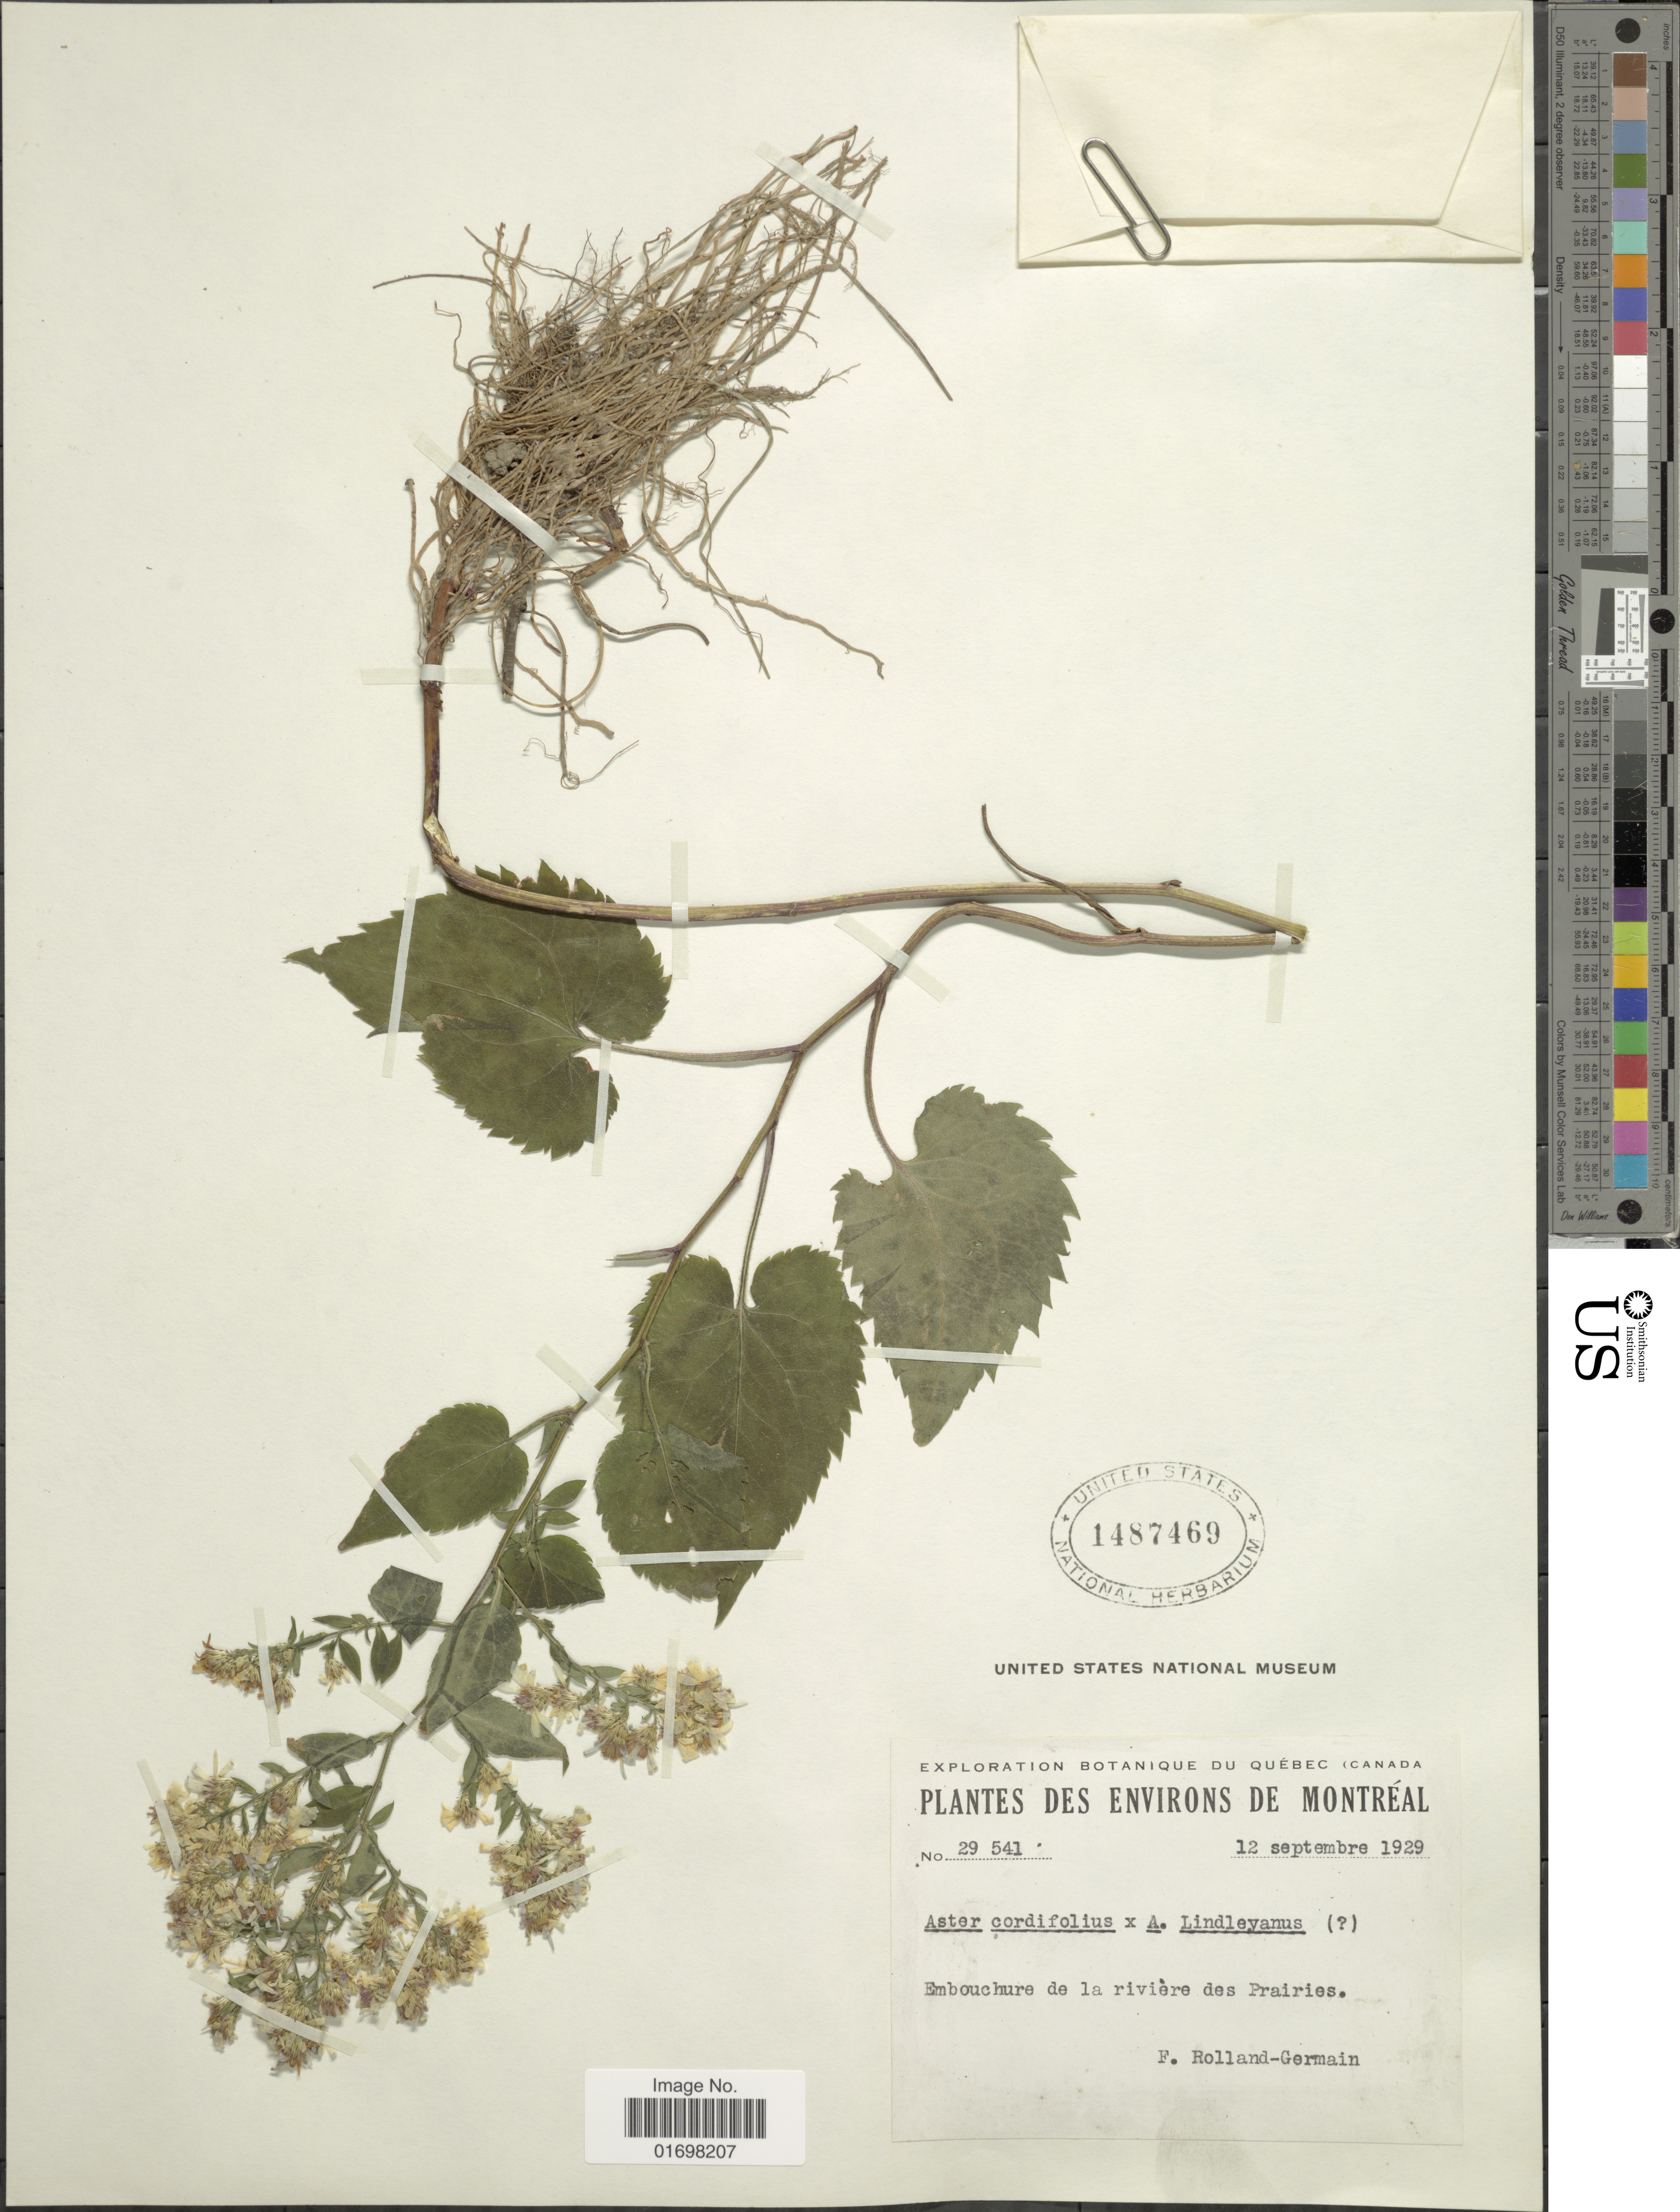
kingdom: Plantae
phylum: Tracheophyta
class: Magnoliopsida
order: Asterales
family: Asteraceae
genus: Symphyotrichum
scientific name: Symphyotrichum cordifolium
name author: (L.) G.L. Nesom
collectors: Rolland-Germain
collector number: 29541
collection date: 1929-09-12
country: Canada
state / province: Quebec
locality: Environs de Montreal. Embouchere de la riviere des Prairies.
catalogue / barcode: US 1487469